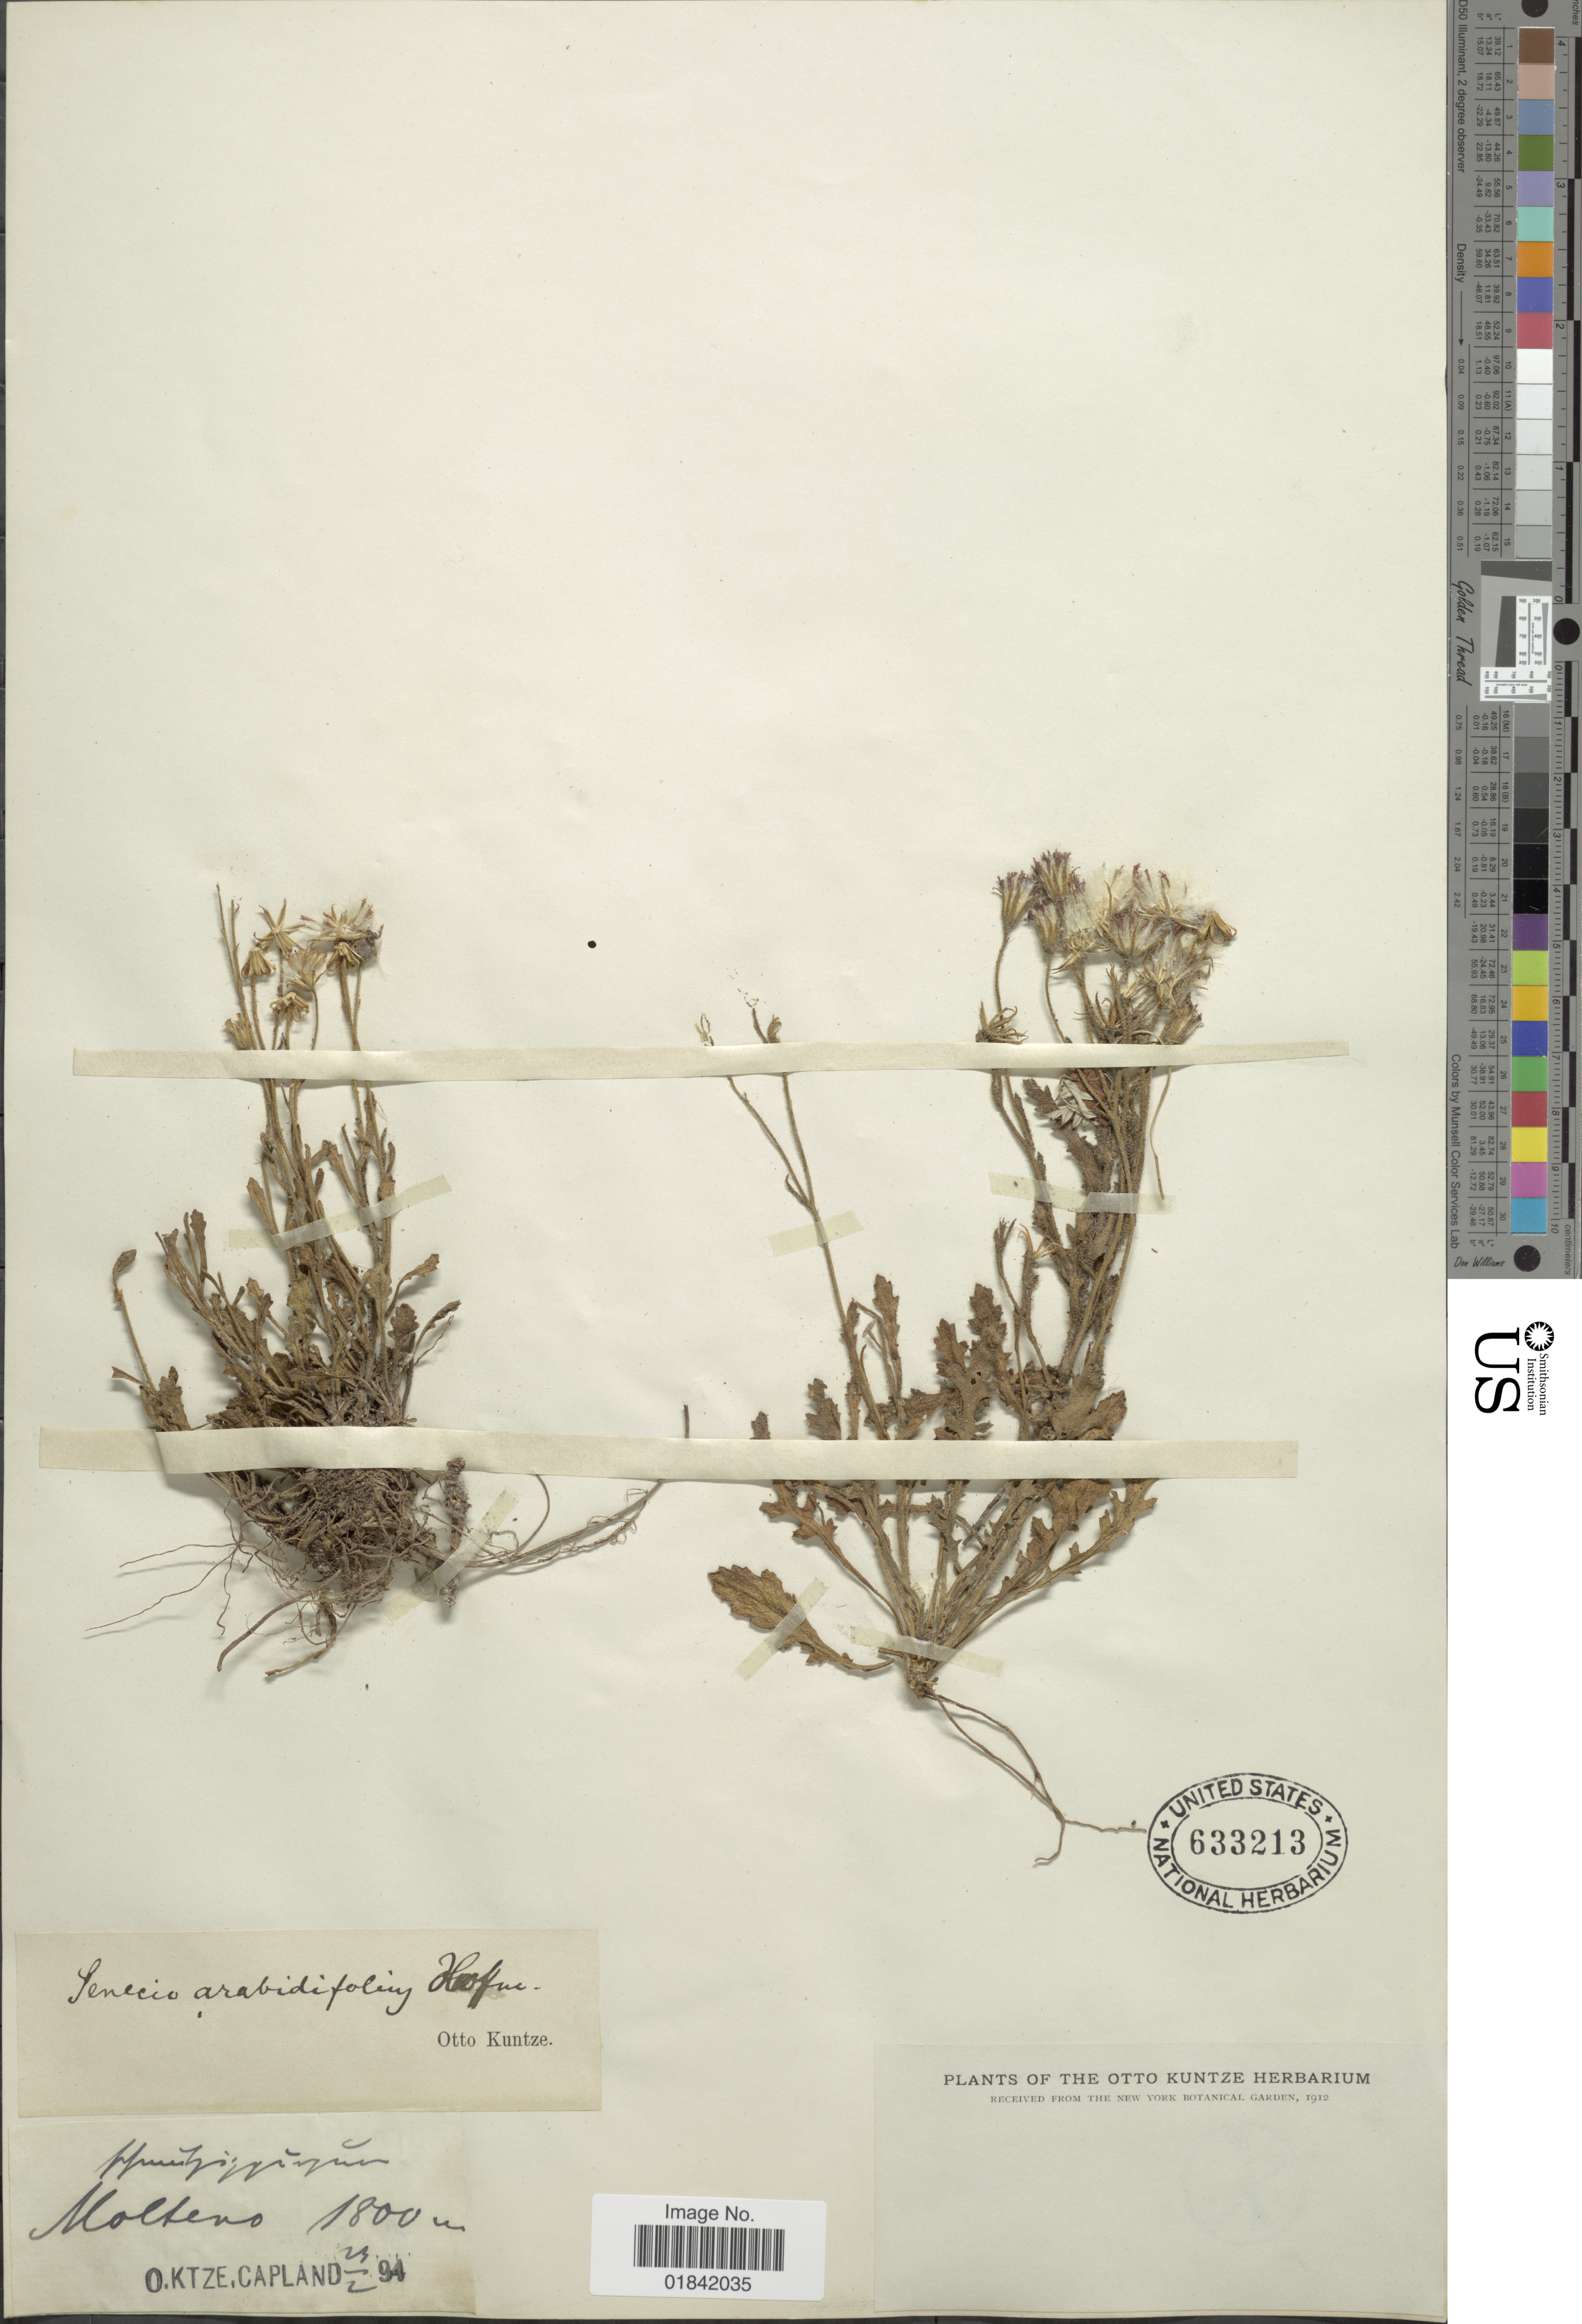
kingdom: Plantae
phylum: Tracheophyta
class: Magnoliopsida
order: Asterales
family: Asteraceae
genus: Senecio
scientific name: Senecio arabidifolius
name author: O. Hoffm.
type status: Possible Type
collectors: C.E.O. Kuntze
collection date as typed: Transcribed d/m/y: 23/2/94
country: South Africa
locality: Molteno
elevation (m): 1800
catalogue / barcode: US 633213